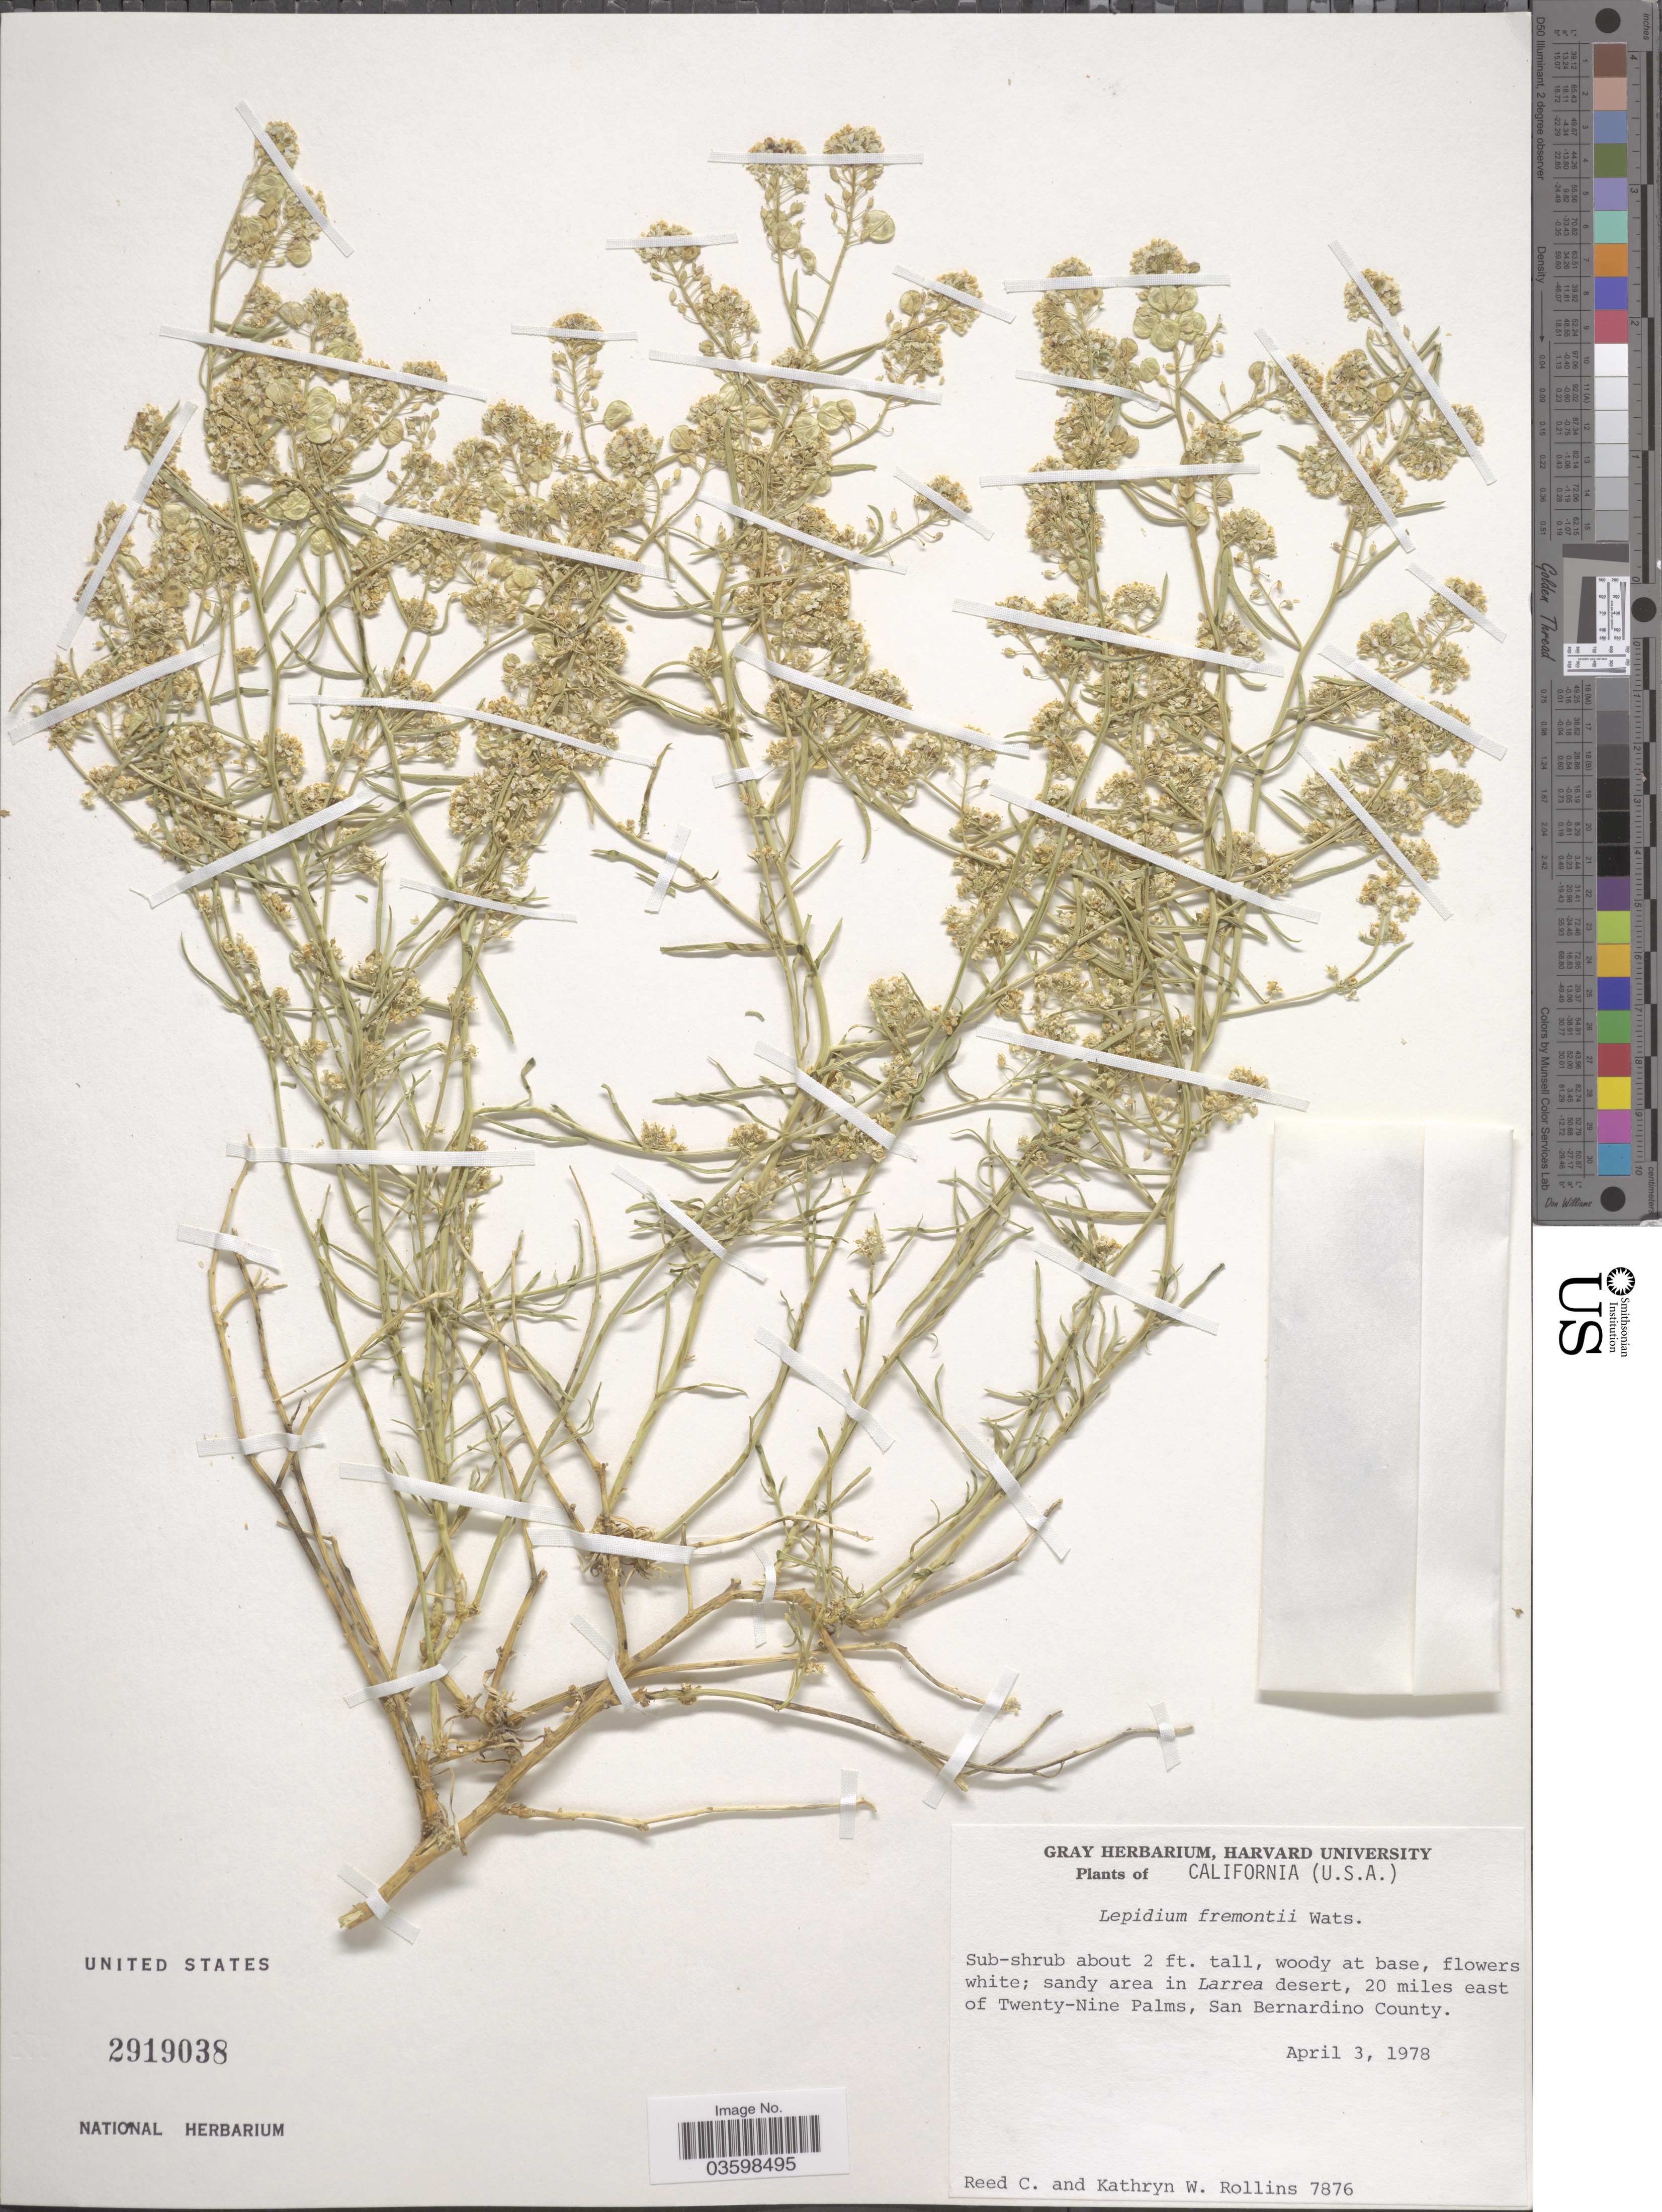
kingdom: Plantae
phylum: Tracheophyta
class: Magnoliopsida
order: Brassicales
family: Brassicaceae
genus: Lepidium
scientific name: Lepidium fremontii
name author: S. Watson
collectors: R. C. Rollins & K. W. Rollins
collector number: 7876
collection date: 1978-04-03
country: United States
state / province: California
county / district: San Bernardino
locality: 20 miles east of Twenty-Nine Palms, San Bernardino County.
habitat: sandy area in larrea desert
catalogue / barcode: US 2919038